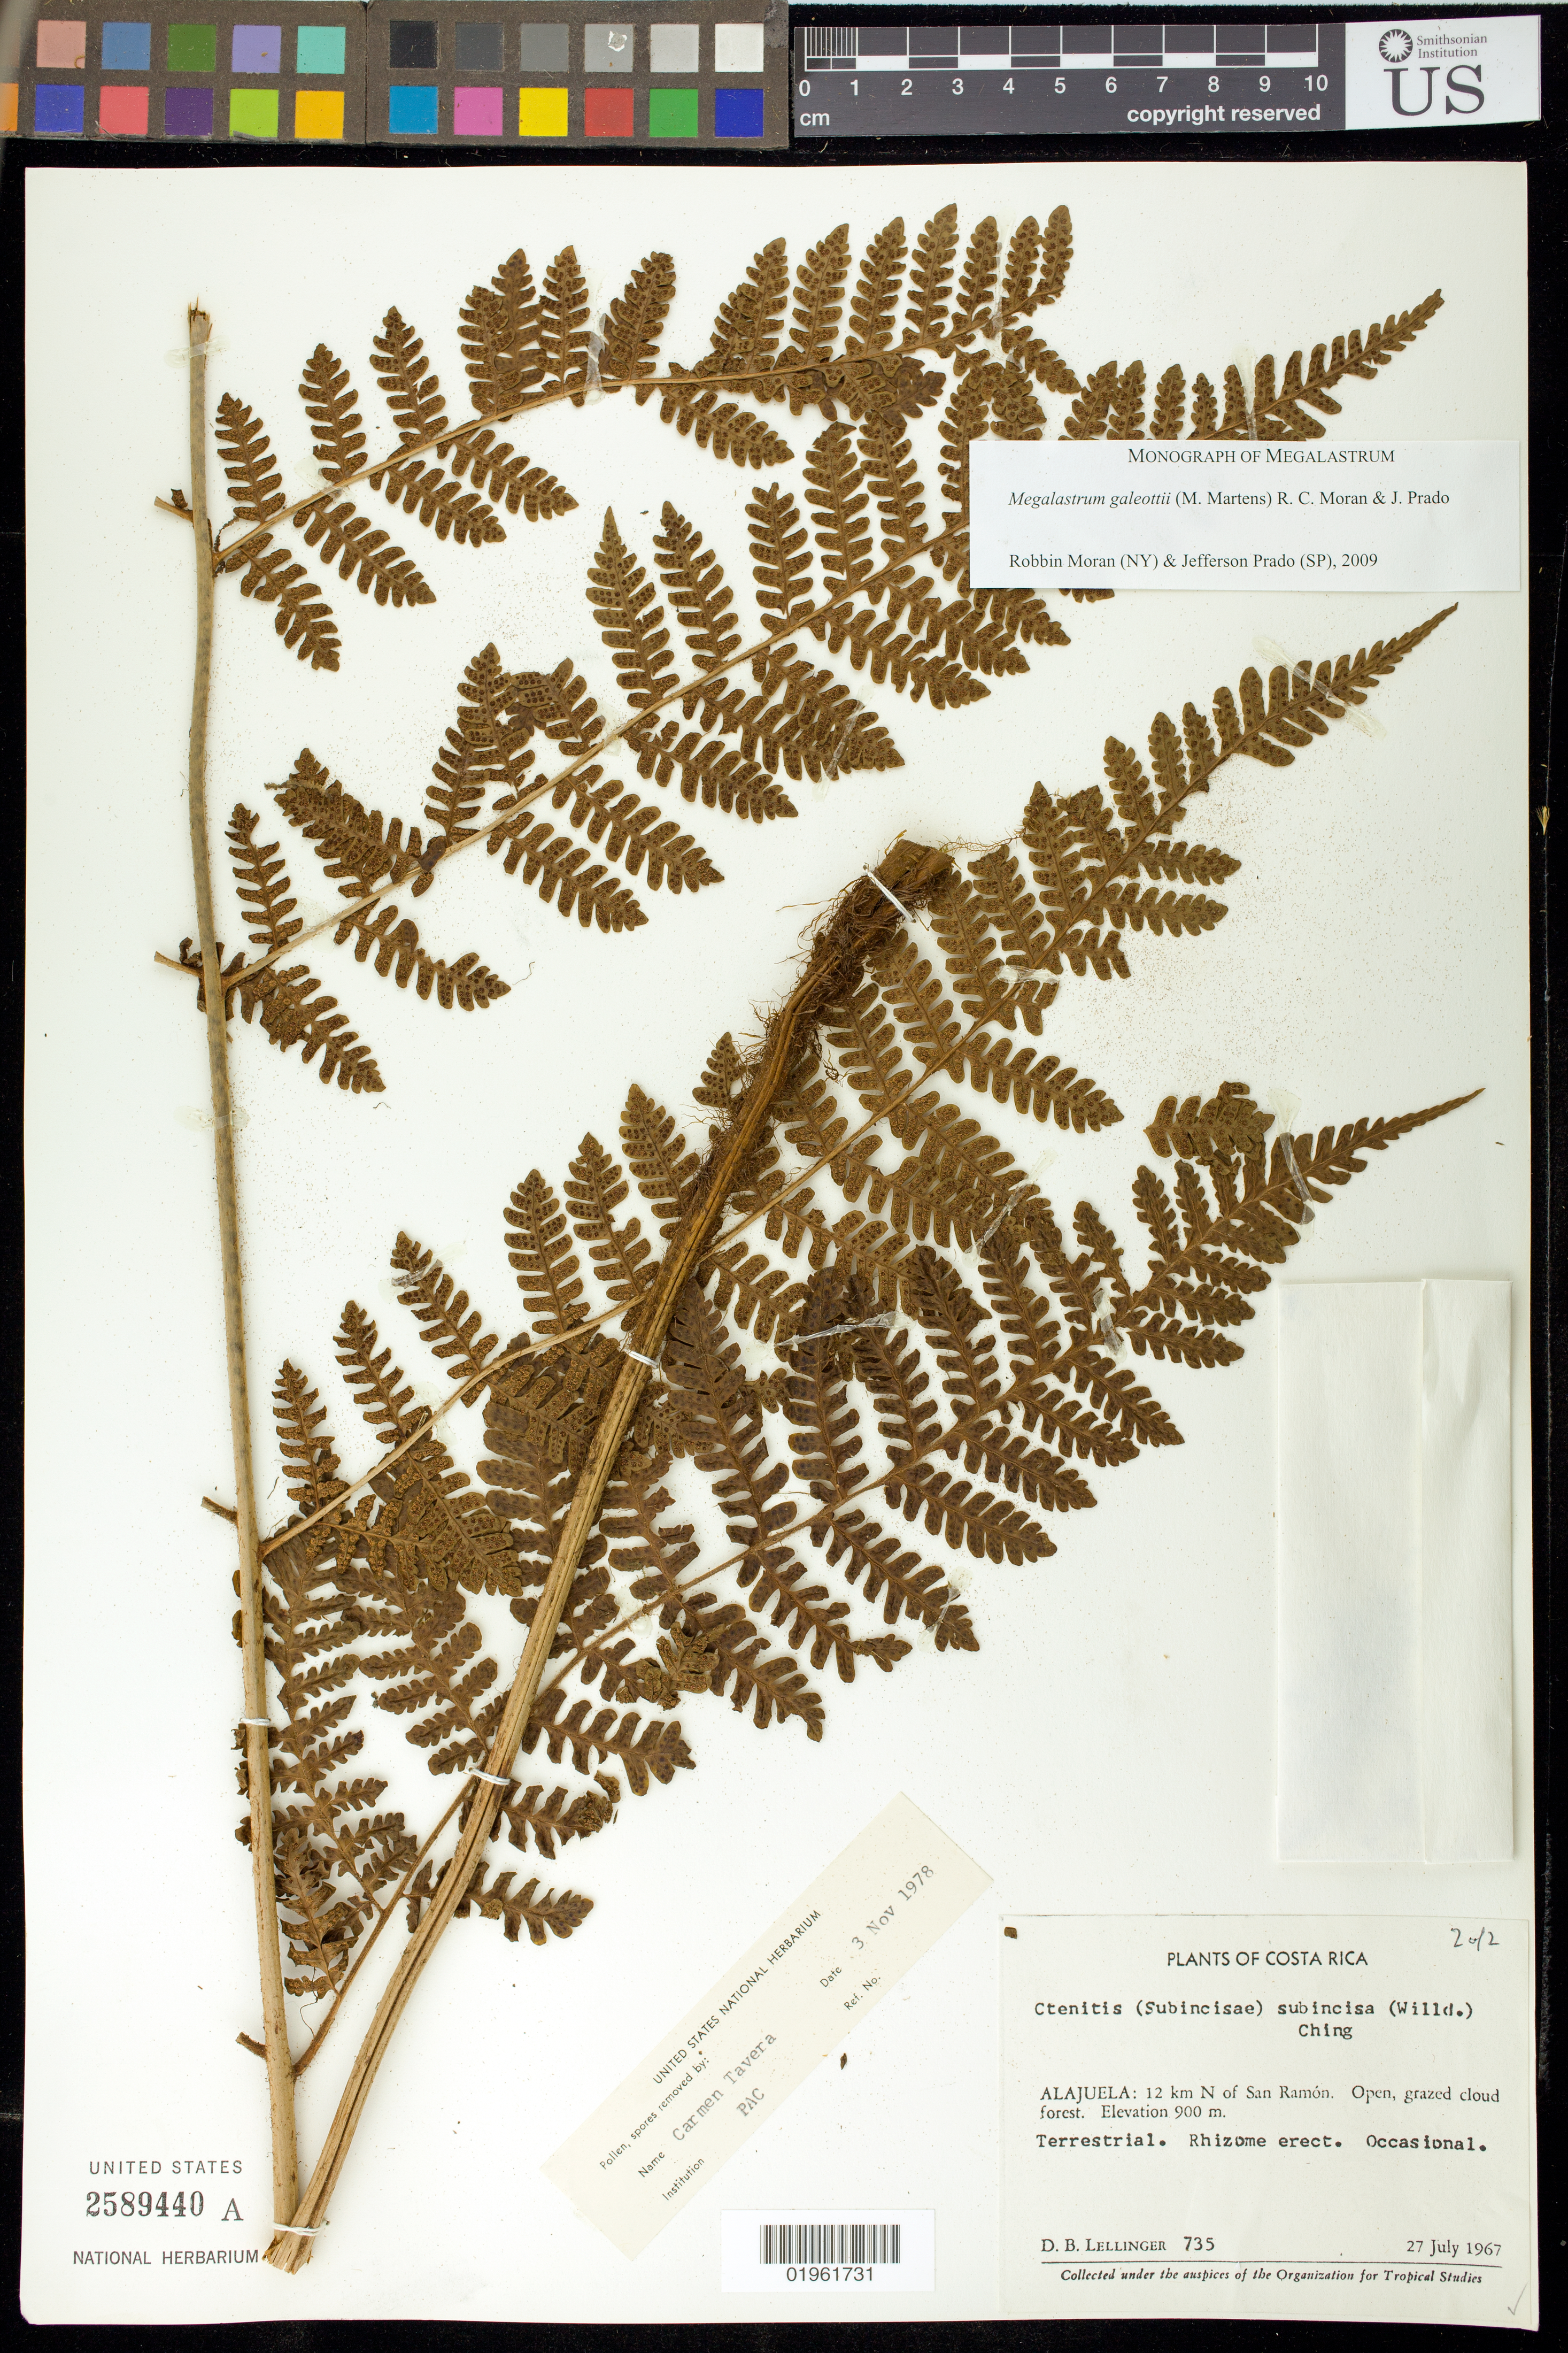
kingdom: Plantae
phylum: Tracheophyta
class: Polypodiopsida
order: Polypodiales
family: Dryopteridaceae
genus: Megalastrum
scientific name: Megalastrum galeottii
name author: (M. Martens) R.C. Moran & J. Prado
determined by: Moran, R. C.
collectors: D. B. Lellinger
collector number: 735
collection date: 1967-07-27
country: Costa Rica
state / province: Alajuela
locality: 12 km N of San Ramón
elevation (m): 900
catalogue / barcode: US 2589440